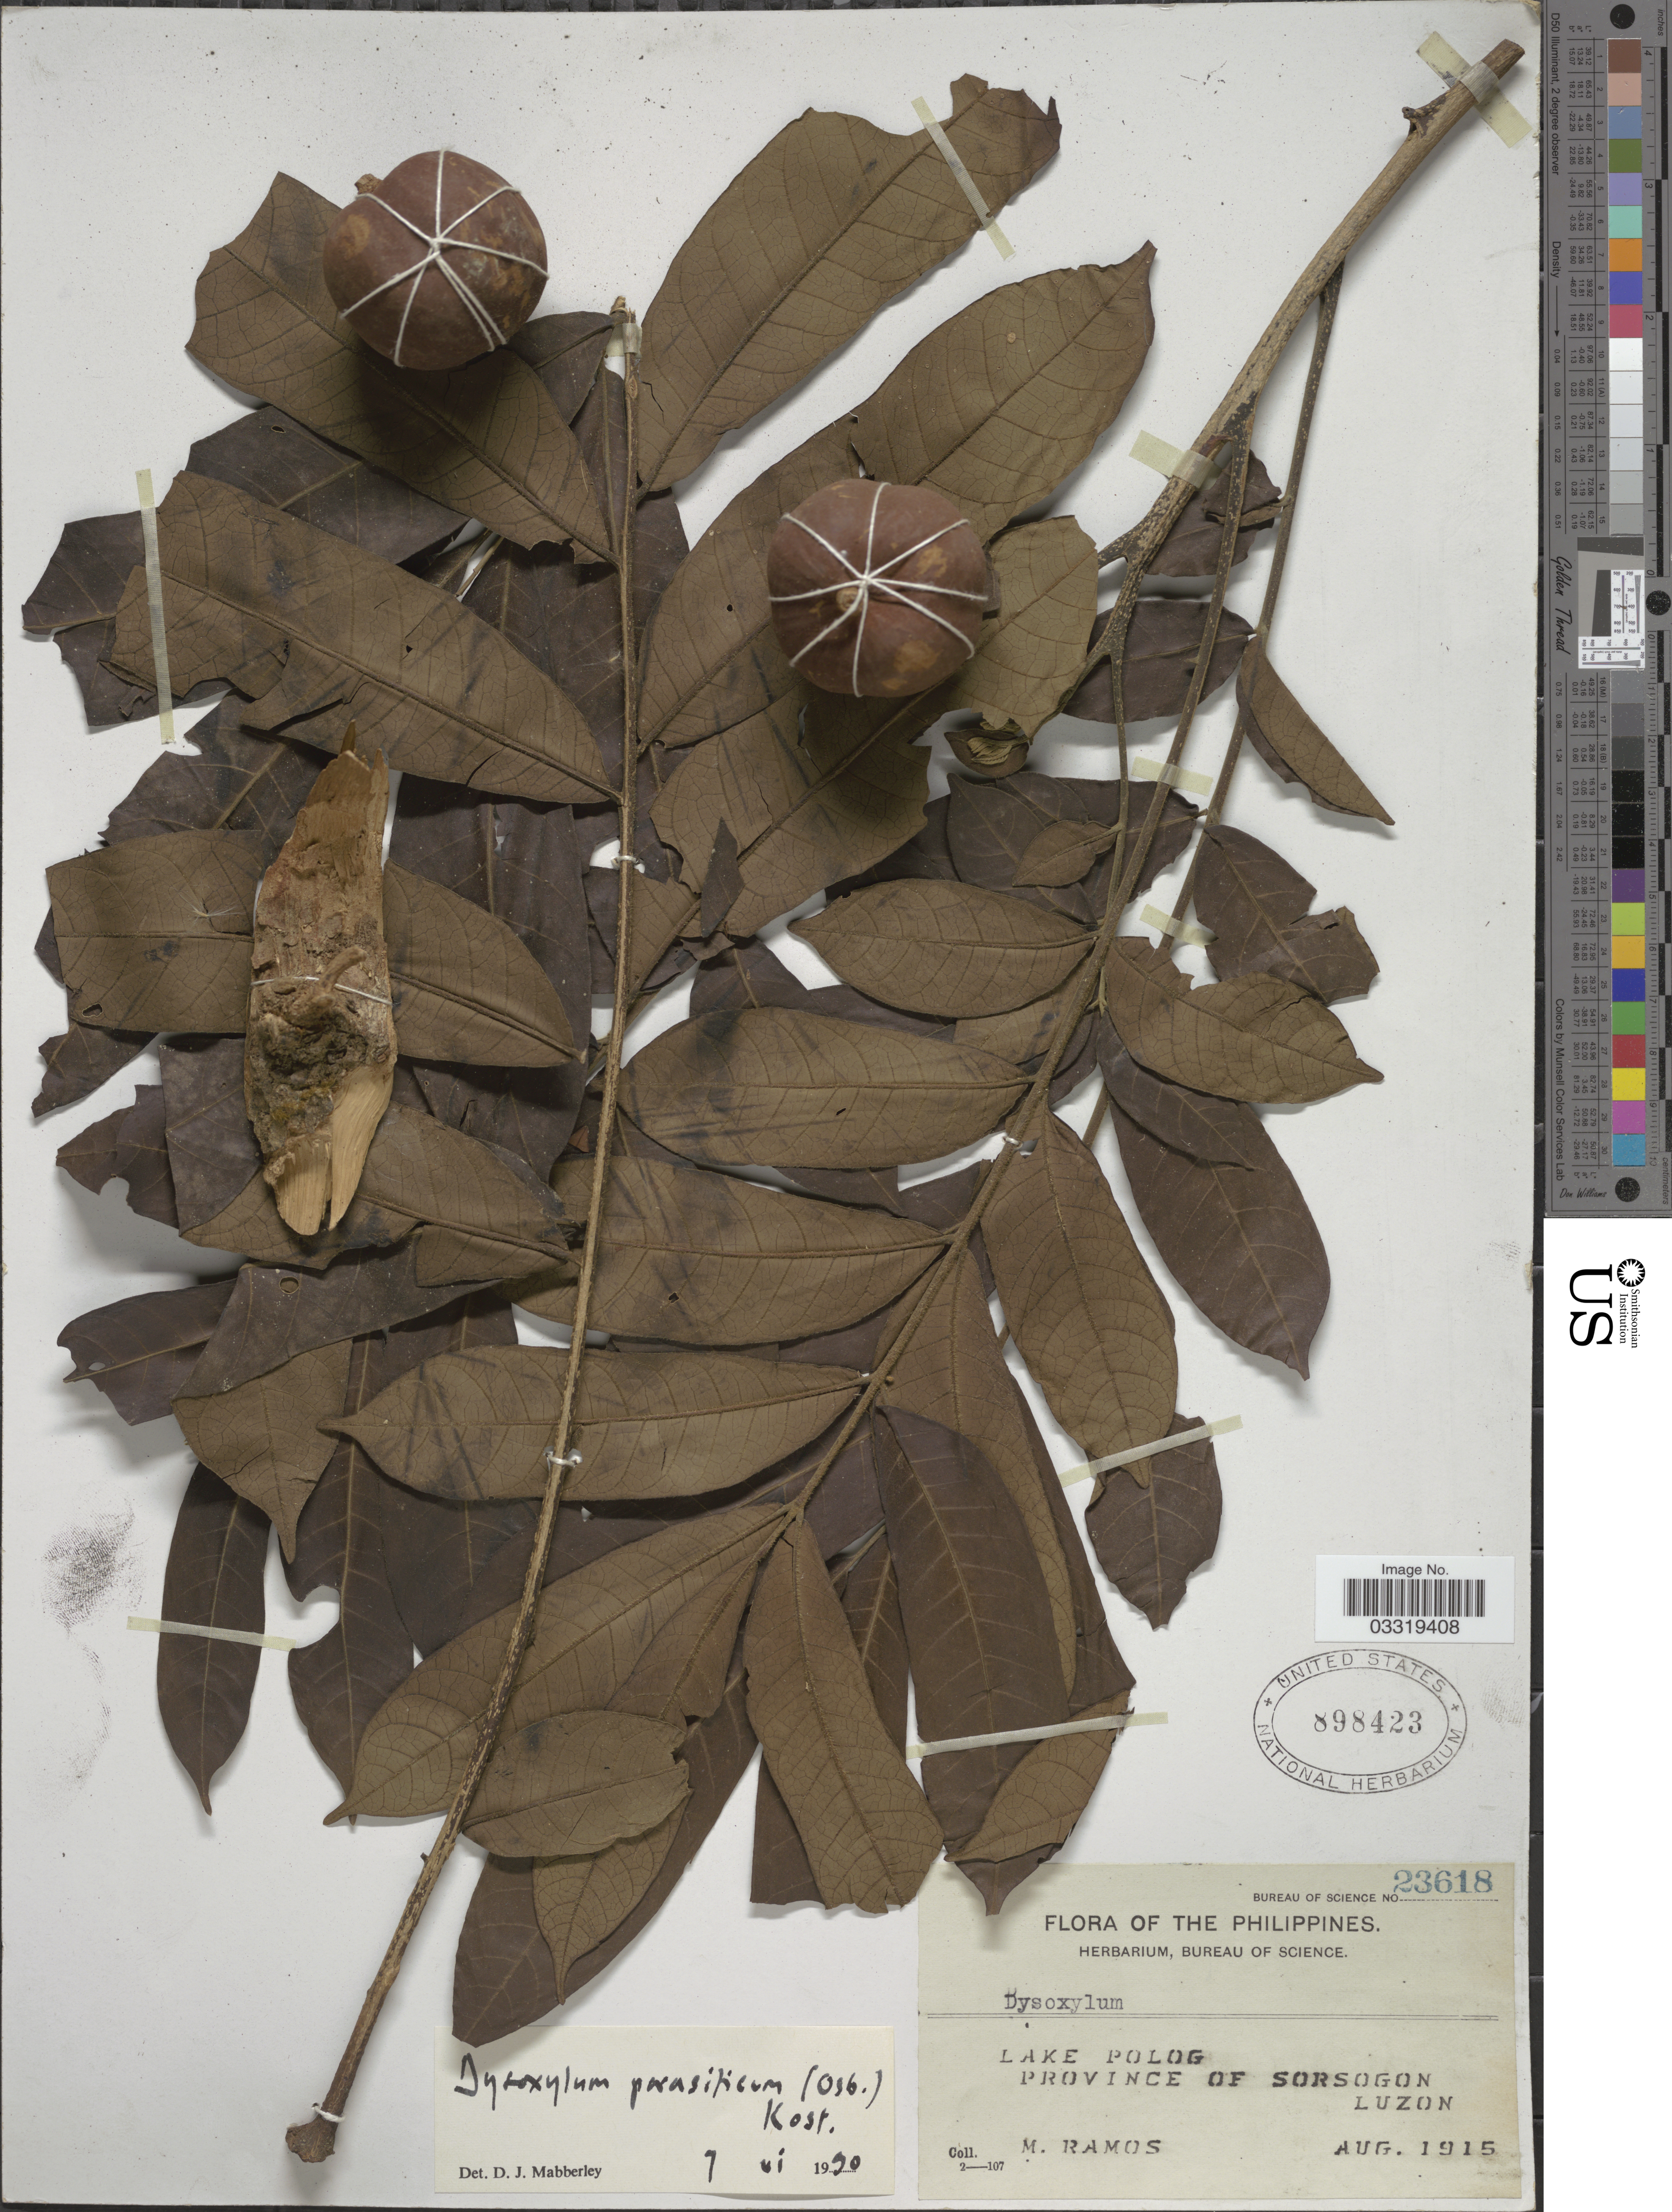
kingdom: Plantae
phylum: Tracheophyta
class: Magnoliopsida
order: Sapindales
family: Meliaceae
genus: Epicharis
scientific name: Epicharis parasitica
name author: (Osbeck) Mabb.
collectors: M. Ramos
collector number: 23618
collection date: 1915-08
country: Philippines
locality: Lake Polog, Province of Sorsogon, Luzon.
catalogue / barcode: US 898423